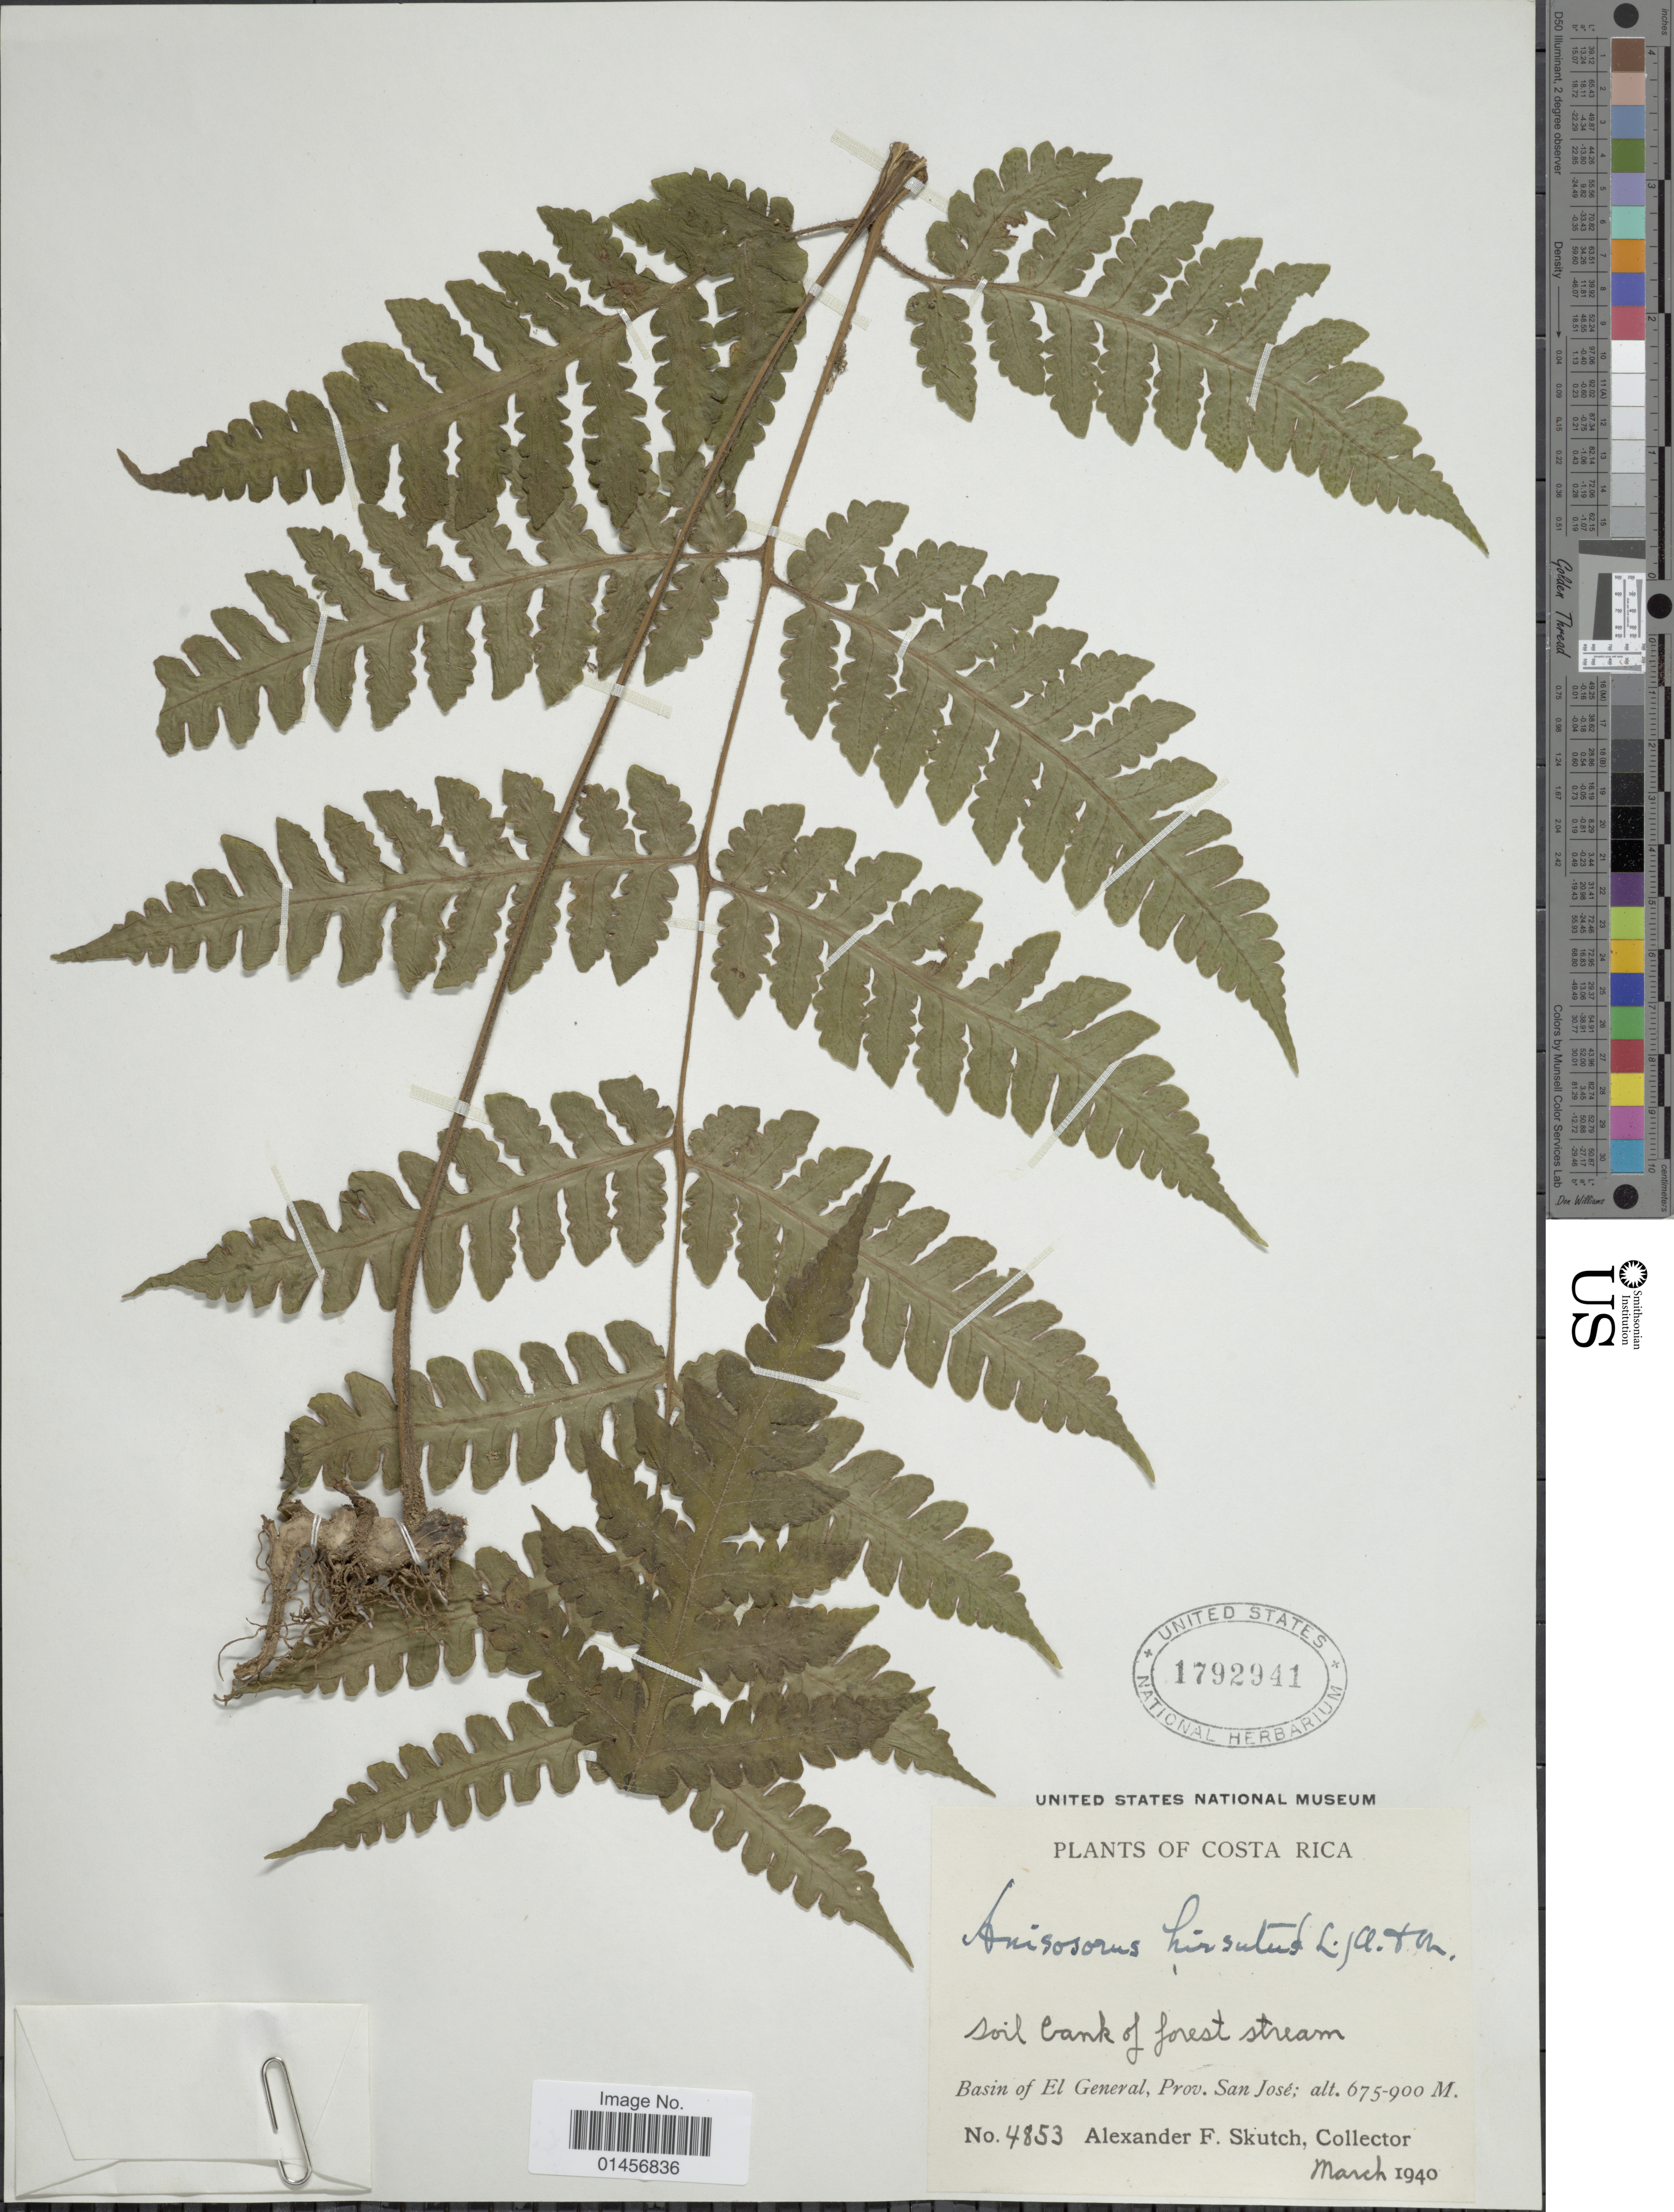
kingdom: Plantae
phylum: Tracheophyta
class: Polypodiopsida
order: Polypodiales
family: Lonchitidaceae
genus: Lonchitis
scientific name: Lonchitis hirsuta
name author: L.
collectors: A. F. Skutch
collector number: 4853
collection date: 1940-03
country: Costa Rica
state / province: San José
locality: Costa Rica, San Jose, Basin of El General, Prov. San Jose.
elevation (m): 675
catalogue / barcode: US 1792941